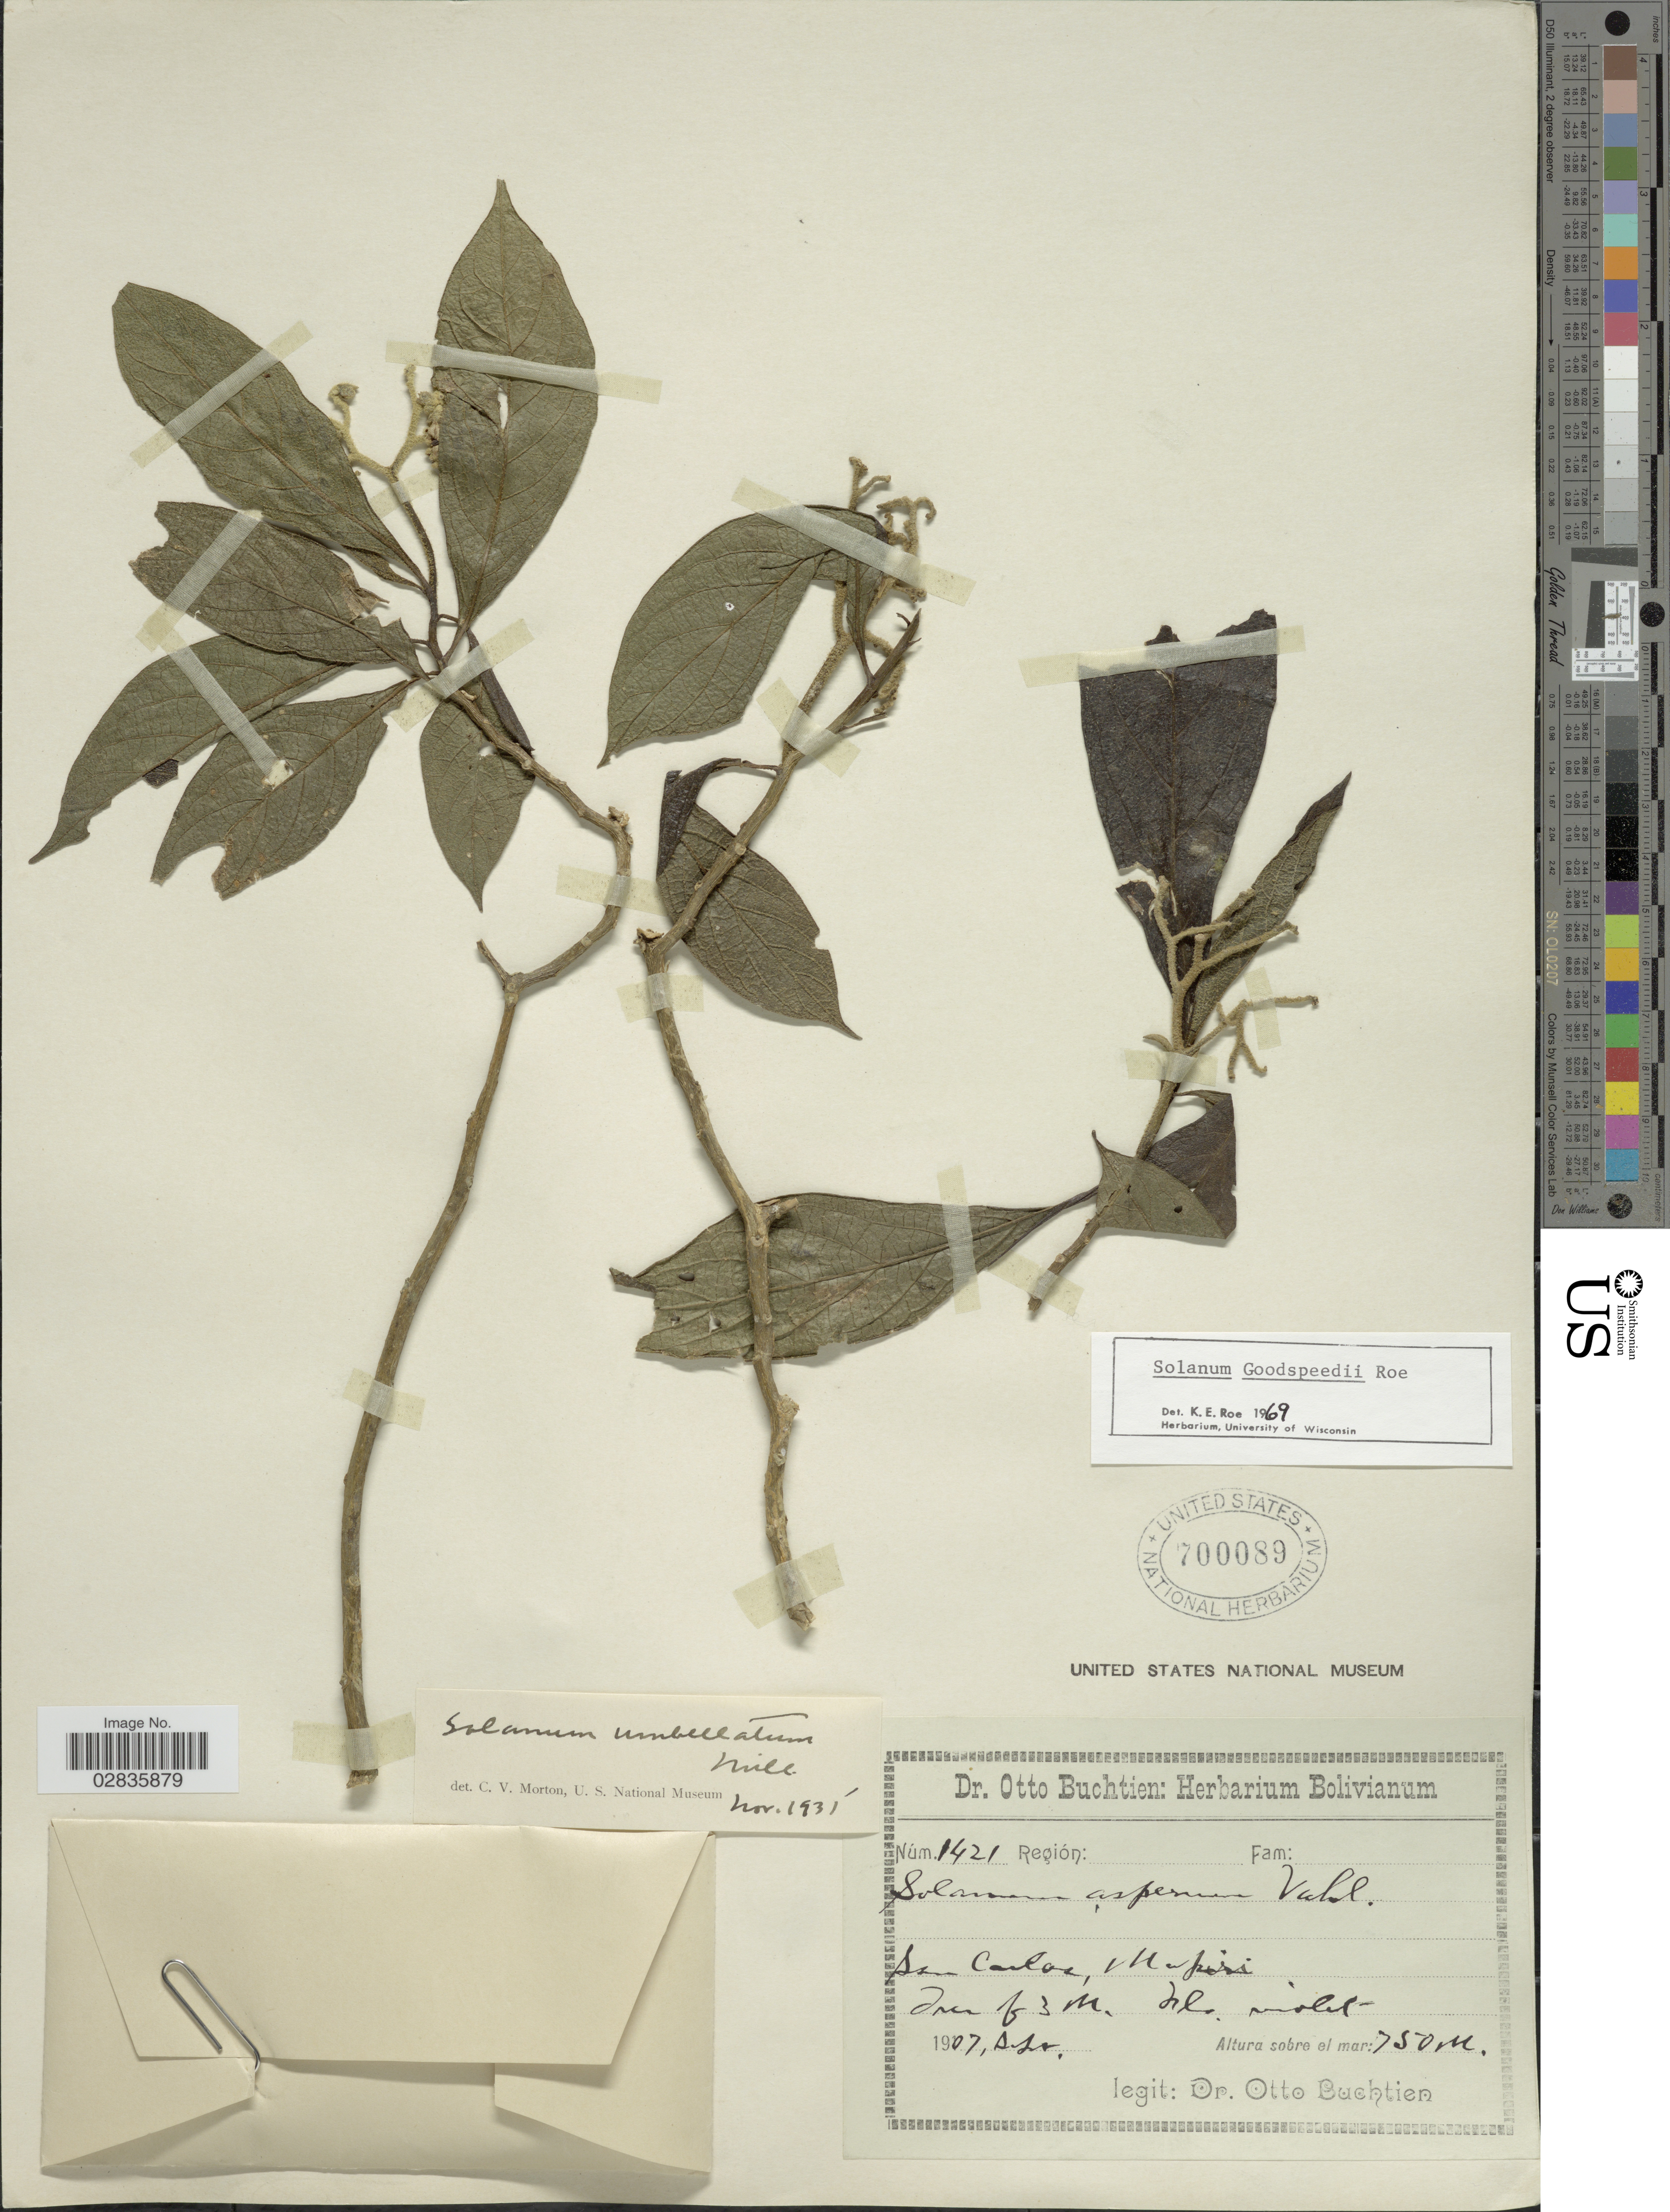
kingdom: Plantae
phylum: Tracheophyta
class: Magnoliopsida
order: Solanales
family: Solanaceae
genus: Solanum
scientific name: Solanum goodspeedii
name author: K.E. Roe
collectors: O. Buchtien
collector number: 1421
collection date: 1907-09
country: Bolivia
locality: San Carlos, Mapiri.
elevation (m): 750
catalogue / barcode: US 700089